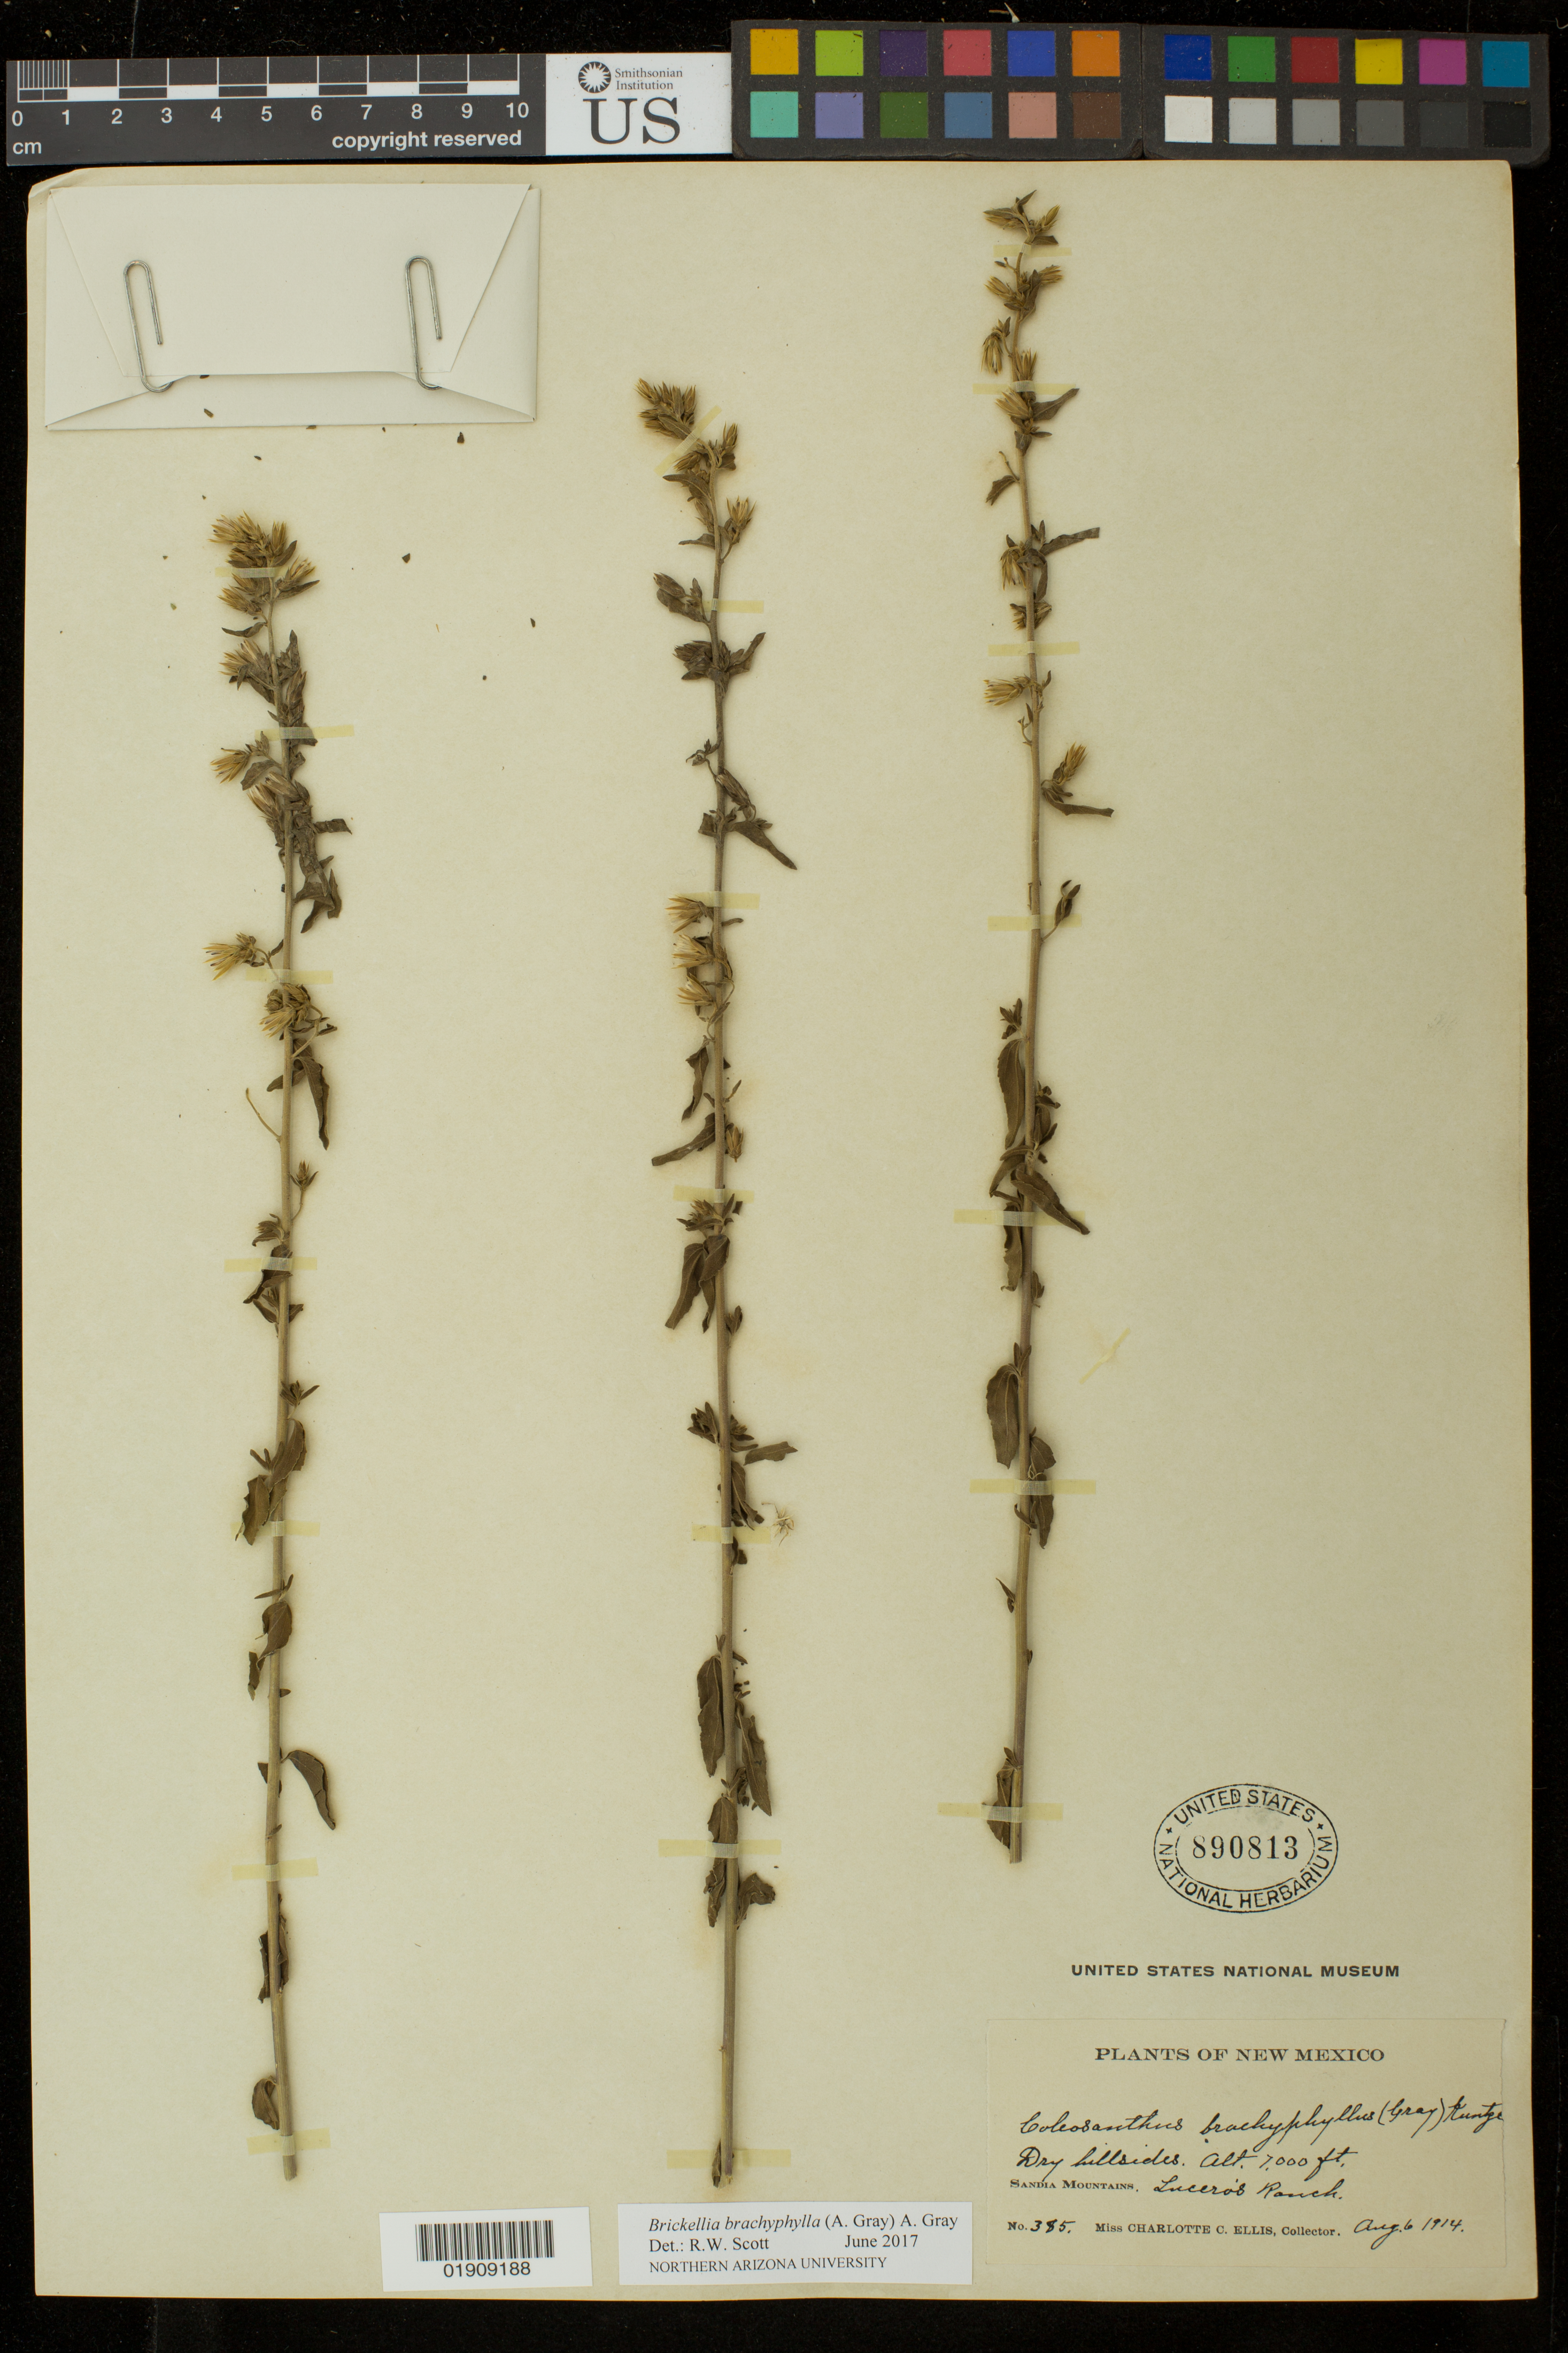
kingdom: Plantae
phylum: Tracheophyta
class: Magnoliopsida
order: Asterales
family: Asteraceae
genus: Brickellia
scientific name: Brickellia brachyphylla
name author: (A. Gray) A. Gray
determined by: Scott, R. W.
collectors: C. C. Ellis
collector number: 385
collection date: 1914-08-06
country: United States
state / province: New Mexico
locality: Sandia Mountains, Lucero's Ranch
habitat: Dry hillsides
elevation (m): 2134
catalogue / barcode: US 890813